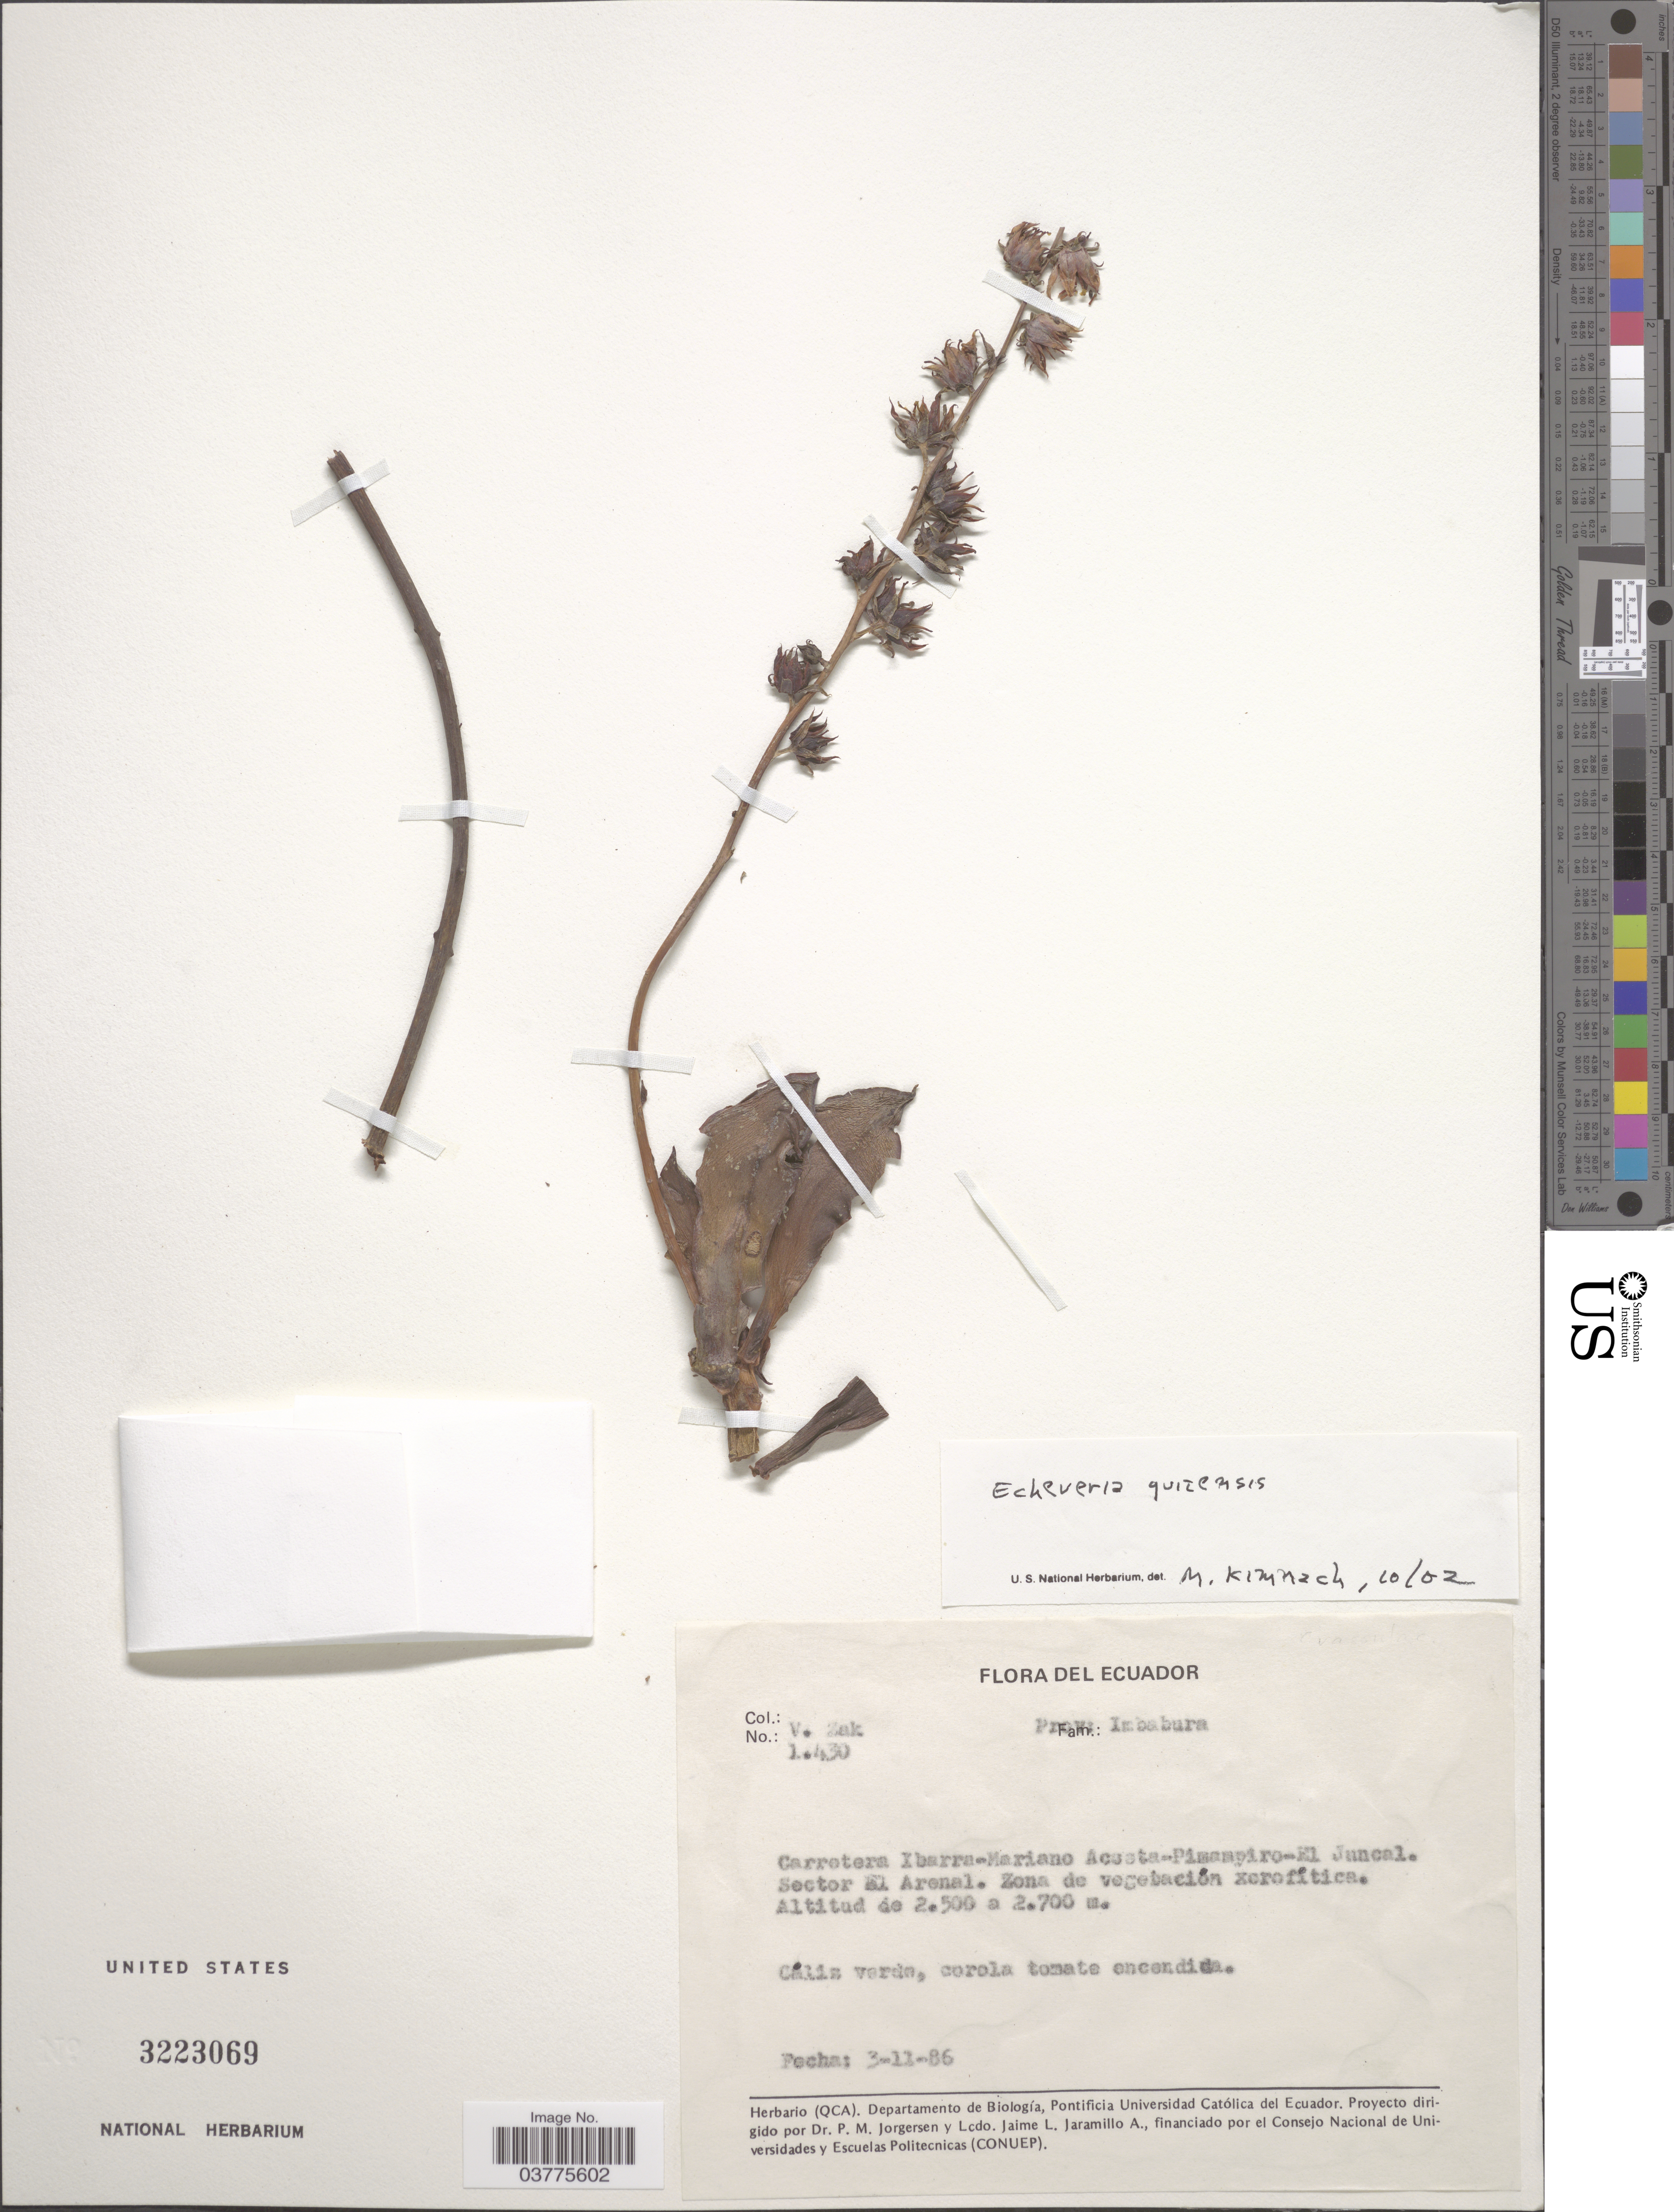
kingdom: Plantae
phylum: Tracheophyta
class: Magnoliopsida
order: Saxifragales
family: Crassulaceae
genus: Echeveria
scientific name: Echeveria quitensis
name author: (Kunth) Lindl.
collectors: V. Zak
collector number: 1430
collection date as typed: Transcribed d/m/y: 3/11/86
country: Ecuador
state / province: Imbabura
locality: Carretera Xbarra-Mariano Acosta-Pimamgiro-El Juncal. Sector El Arenal. Zona de vegetación xerofítica.*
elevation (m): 2500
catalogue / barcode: US 3223069